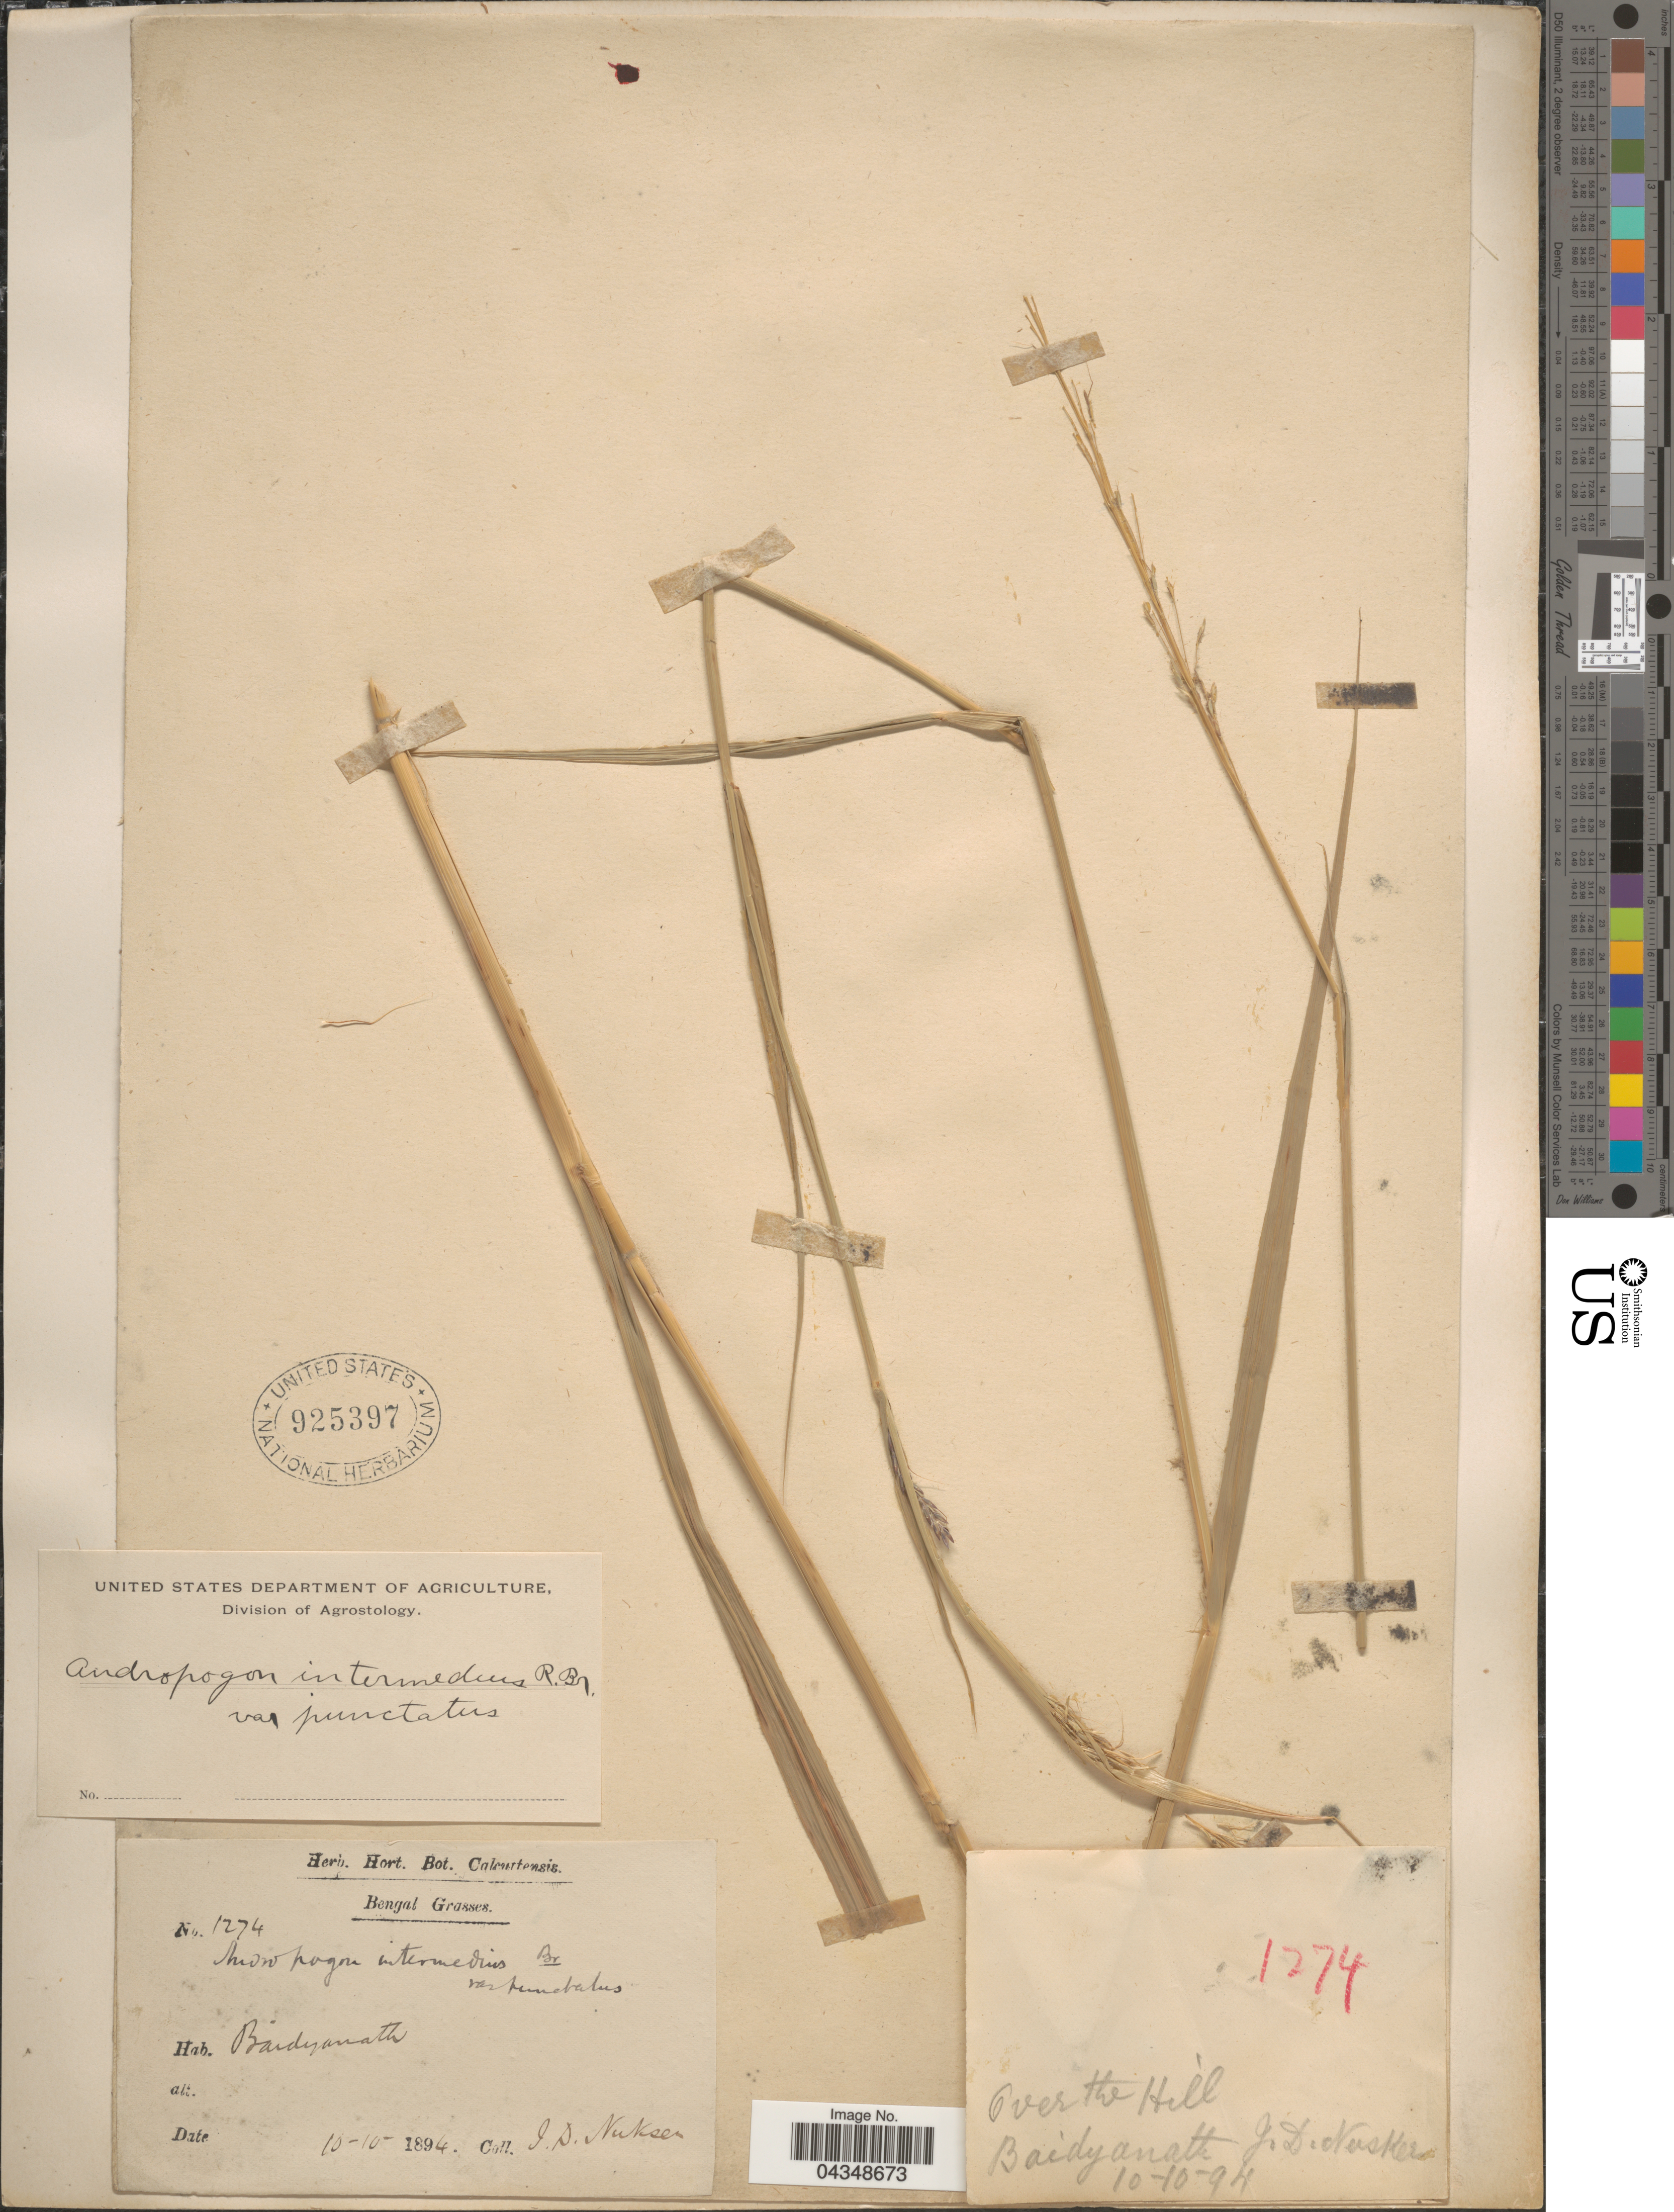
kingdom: Plantae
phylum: Tracheophyta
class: Liliopsida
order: Poales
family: Poaceae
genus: Bothriochloa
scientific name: Bothriochloa bladhii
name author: (Retz.) S.T. Blake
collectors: J. D. Nusker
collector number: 1274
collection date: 1894-10-10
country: India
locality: Bengal. Baidyanath. Over the Hill. Baidyananth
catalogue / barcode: US 925397